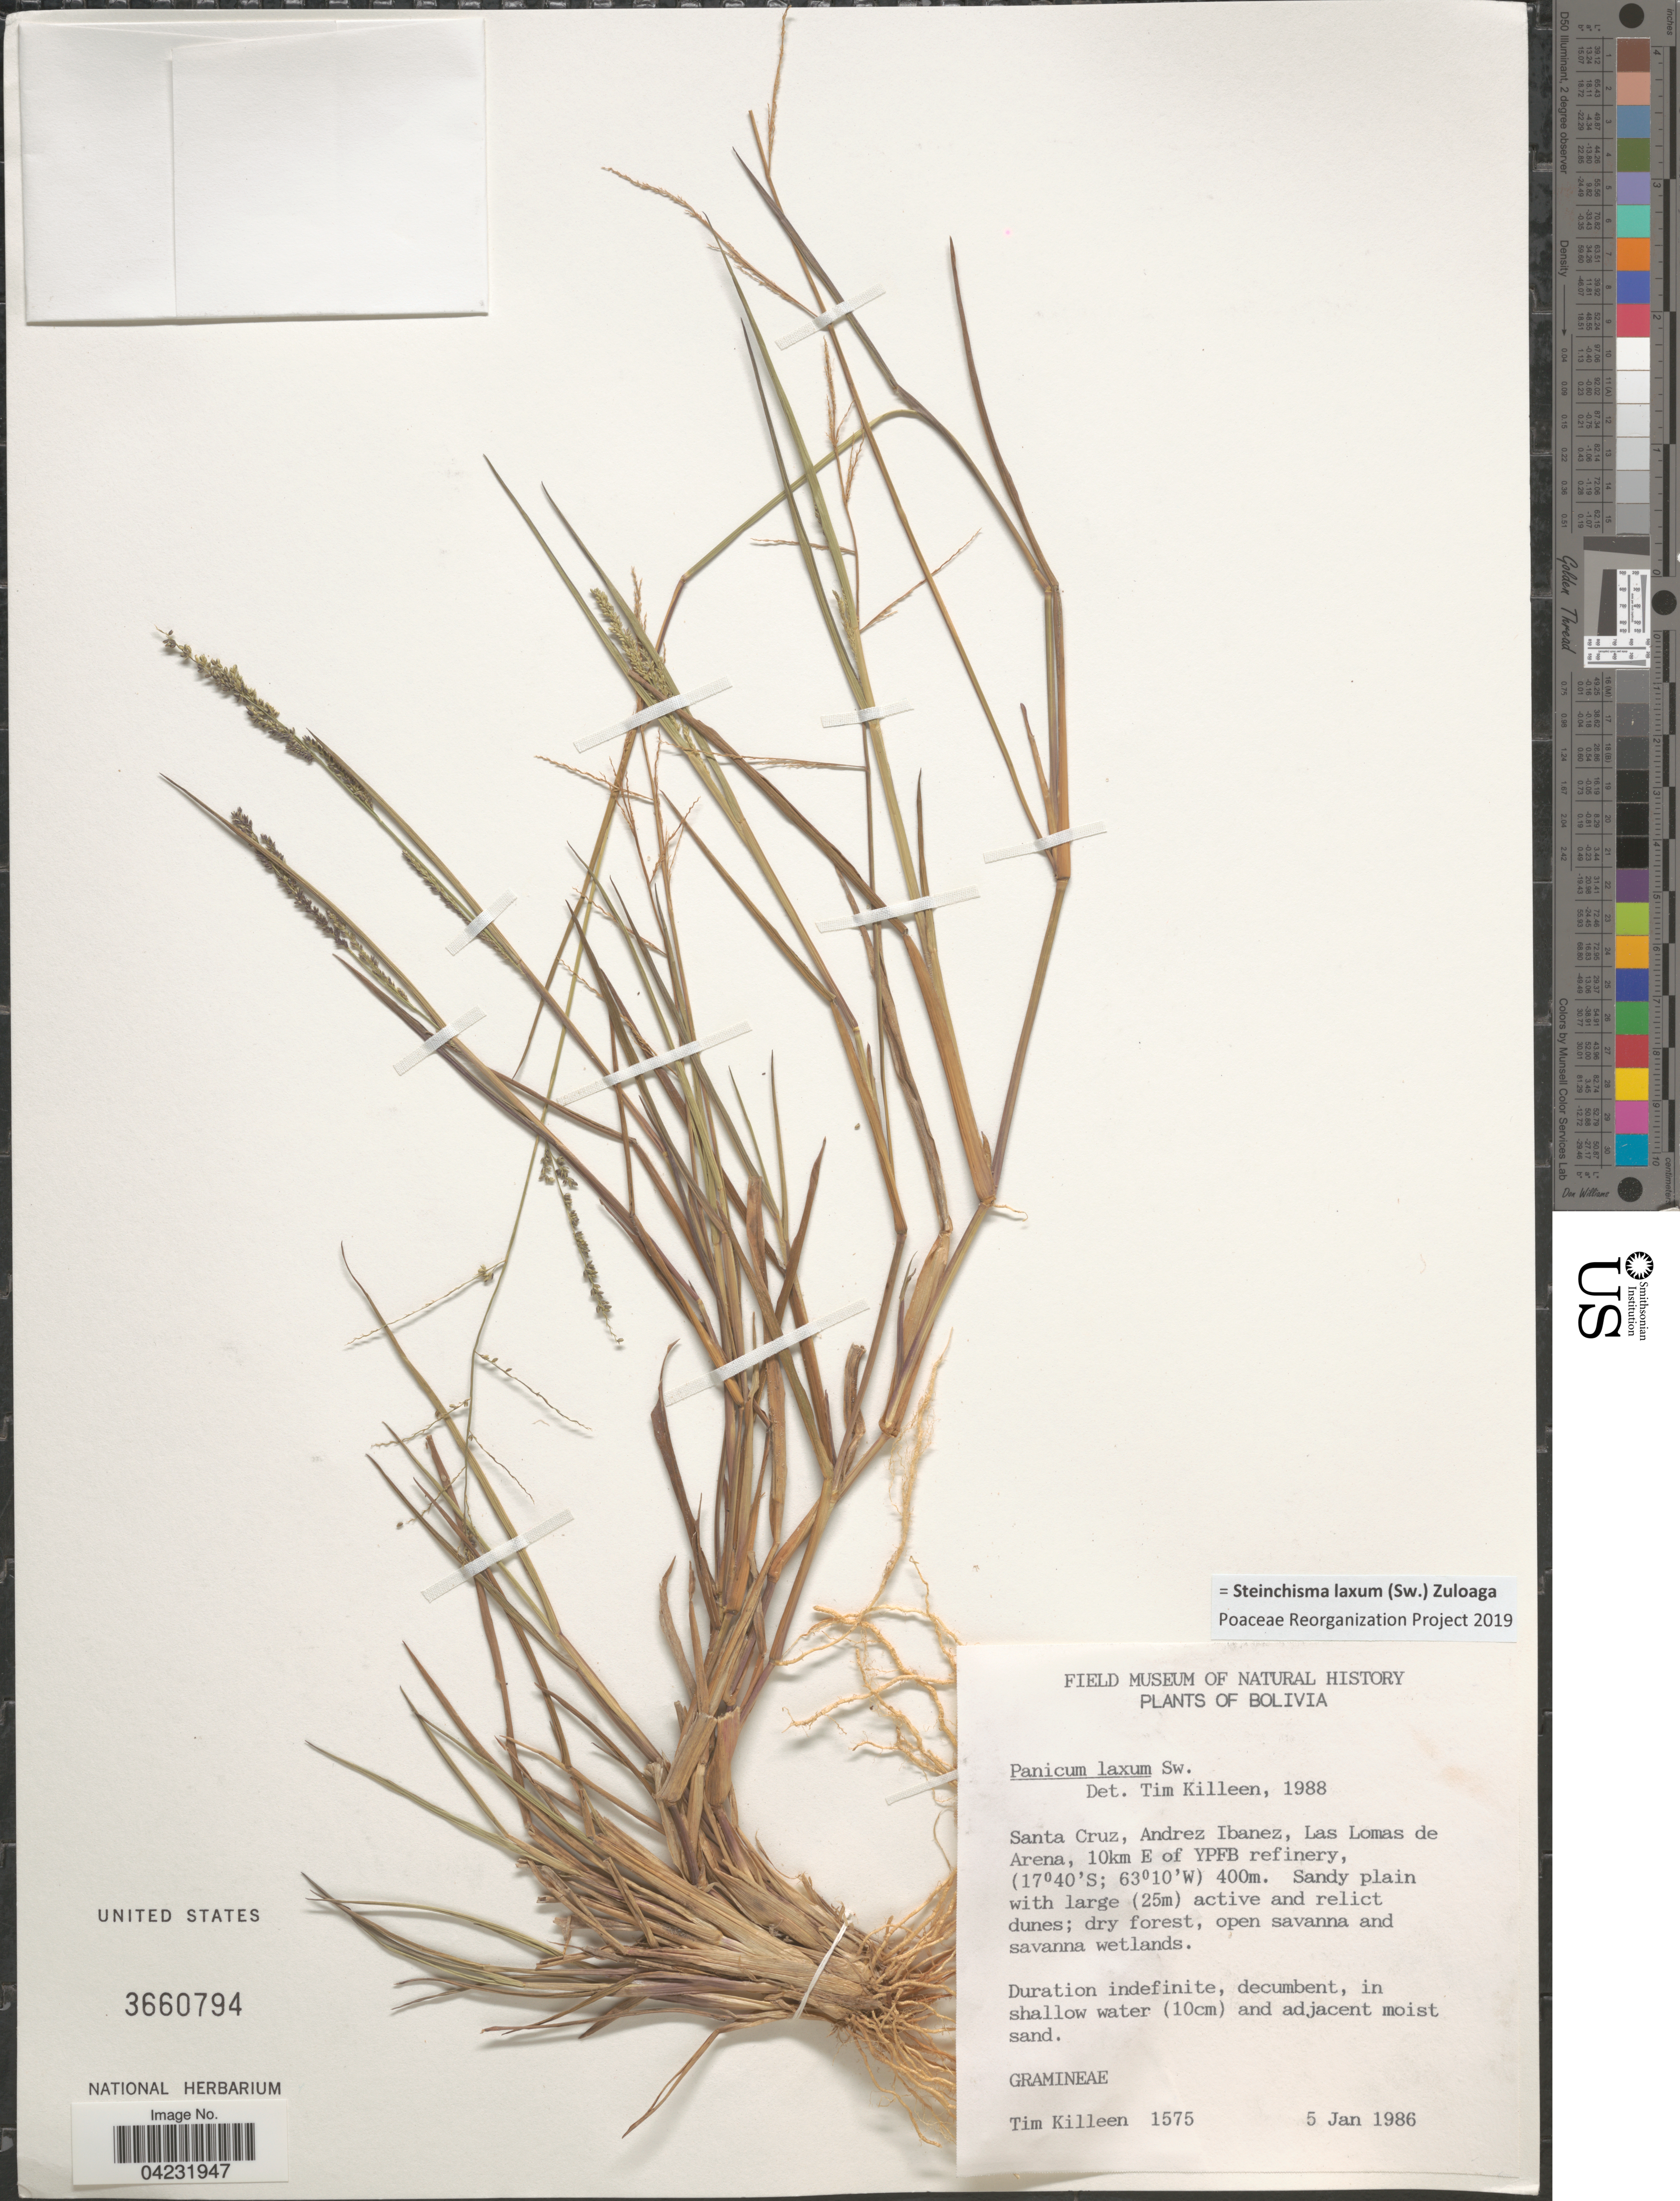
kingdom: Plantae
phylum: Tracheophyta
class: Liliopsida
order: Poales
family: Poaceae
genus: Steinchisma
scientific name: Steinchisma laxum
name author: (Sw.) Zuloaga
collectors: T. J. Killeen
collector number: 1575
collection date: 1986-01-05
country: Bolivia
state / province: Santa Cruz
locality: Andrez Ibanez, Las Lomas de Arena, 10km E of YPFB refinery.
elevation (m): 400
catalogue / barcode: US 3660794